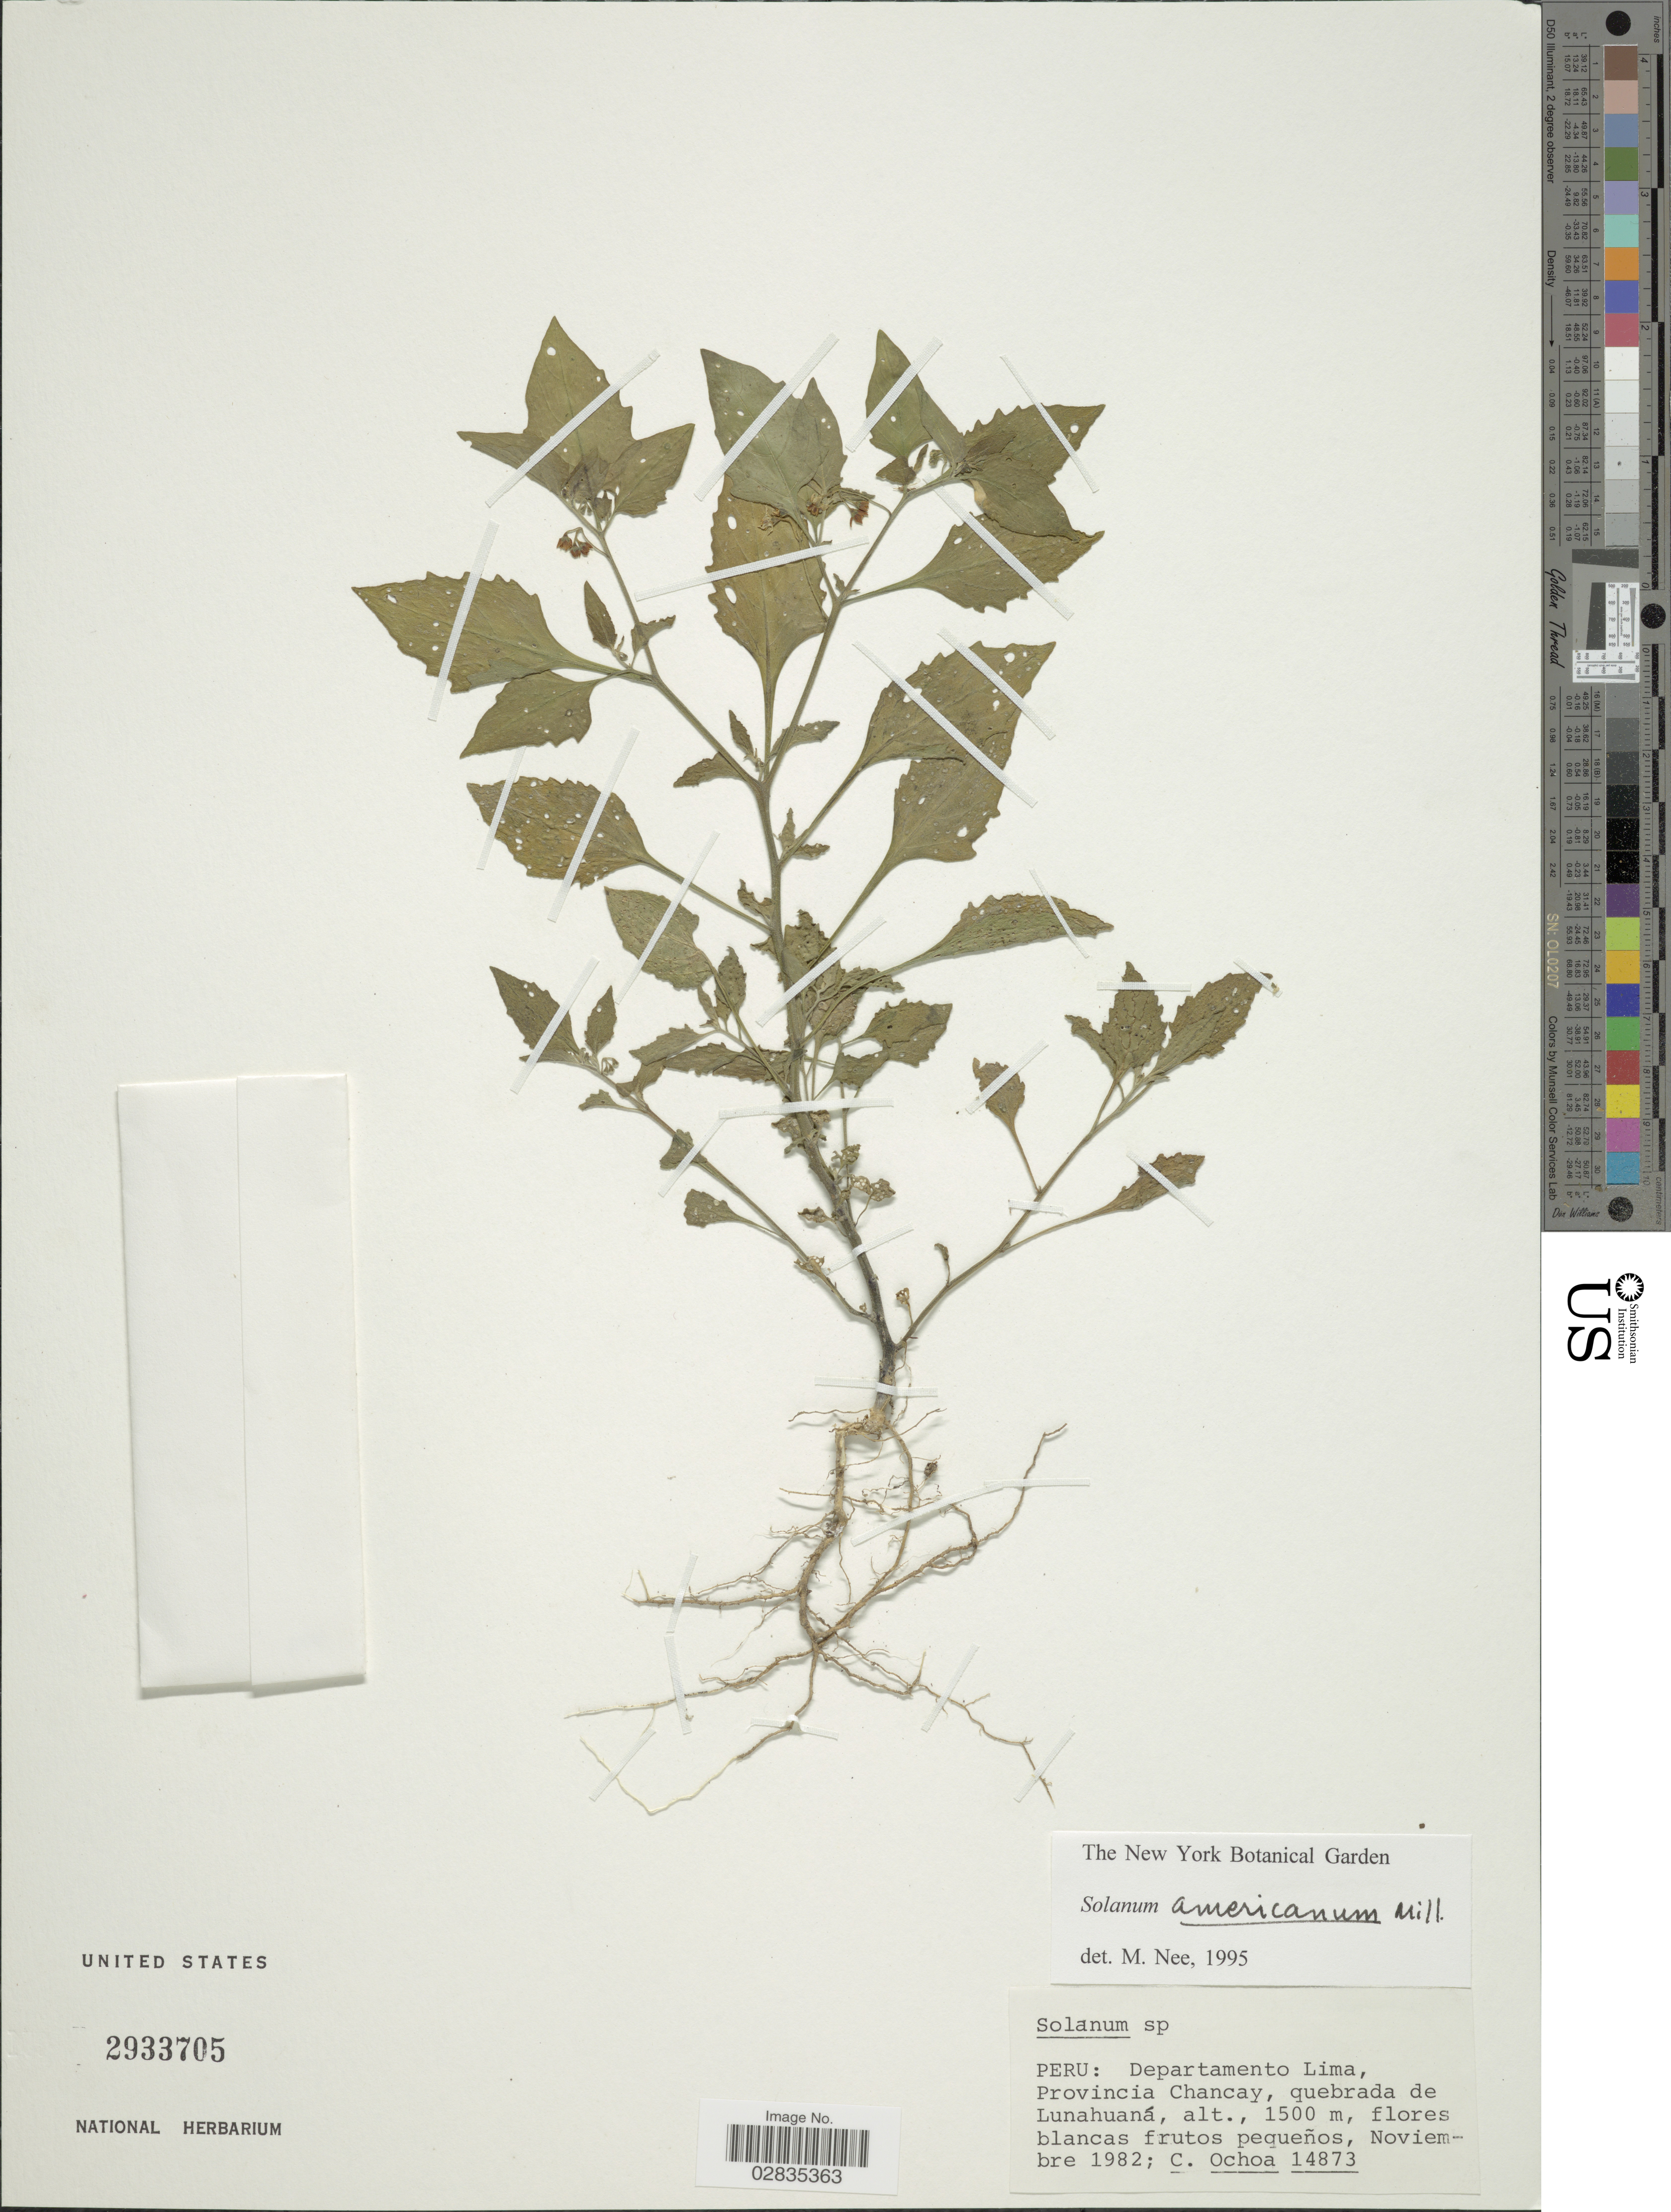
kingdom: Plantae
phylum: Tracheophyta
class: Magnoliopsida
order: Solanales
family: Solanaceae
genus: Solanum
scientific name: Solanum americanum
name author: Mill.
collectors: C. Ochoa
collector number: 14873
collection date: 1982-11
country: Peru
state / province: Lima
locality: Departamento Lima, Provincia Chancay, quebrada de Lunahuaná.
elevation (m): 1500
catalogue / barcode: US 2933705